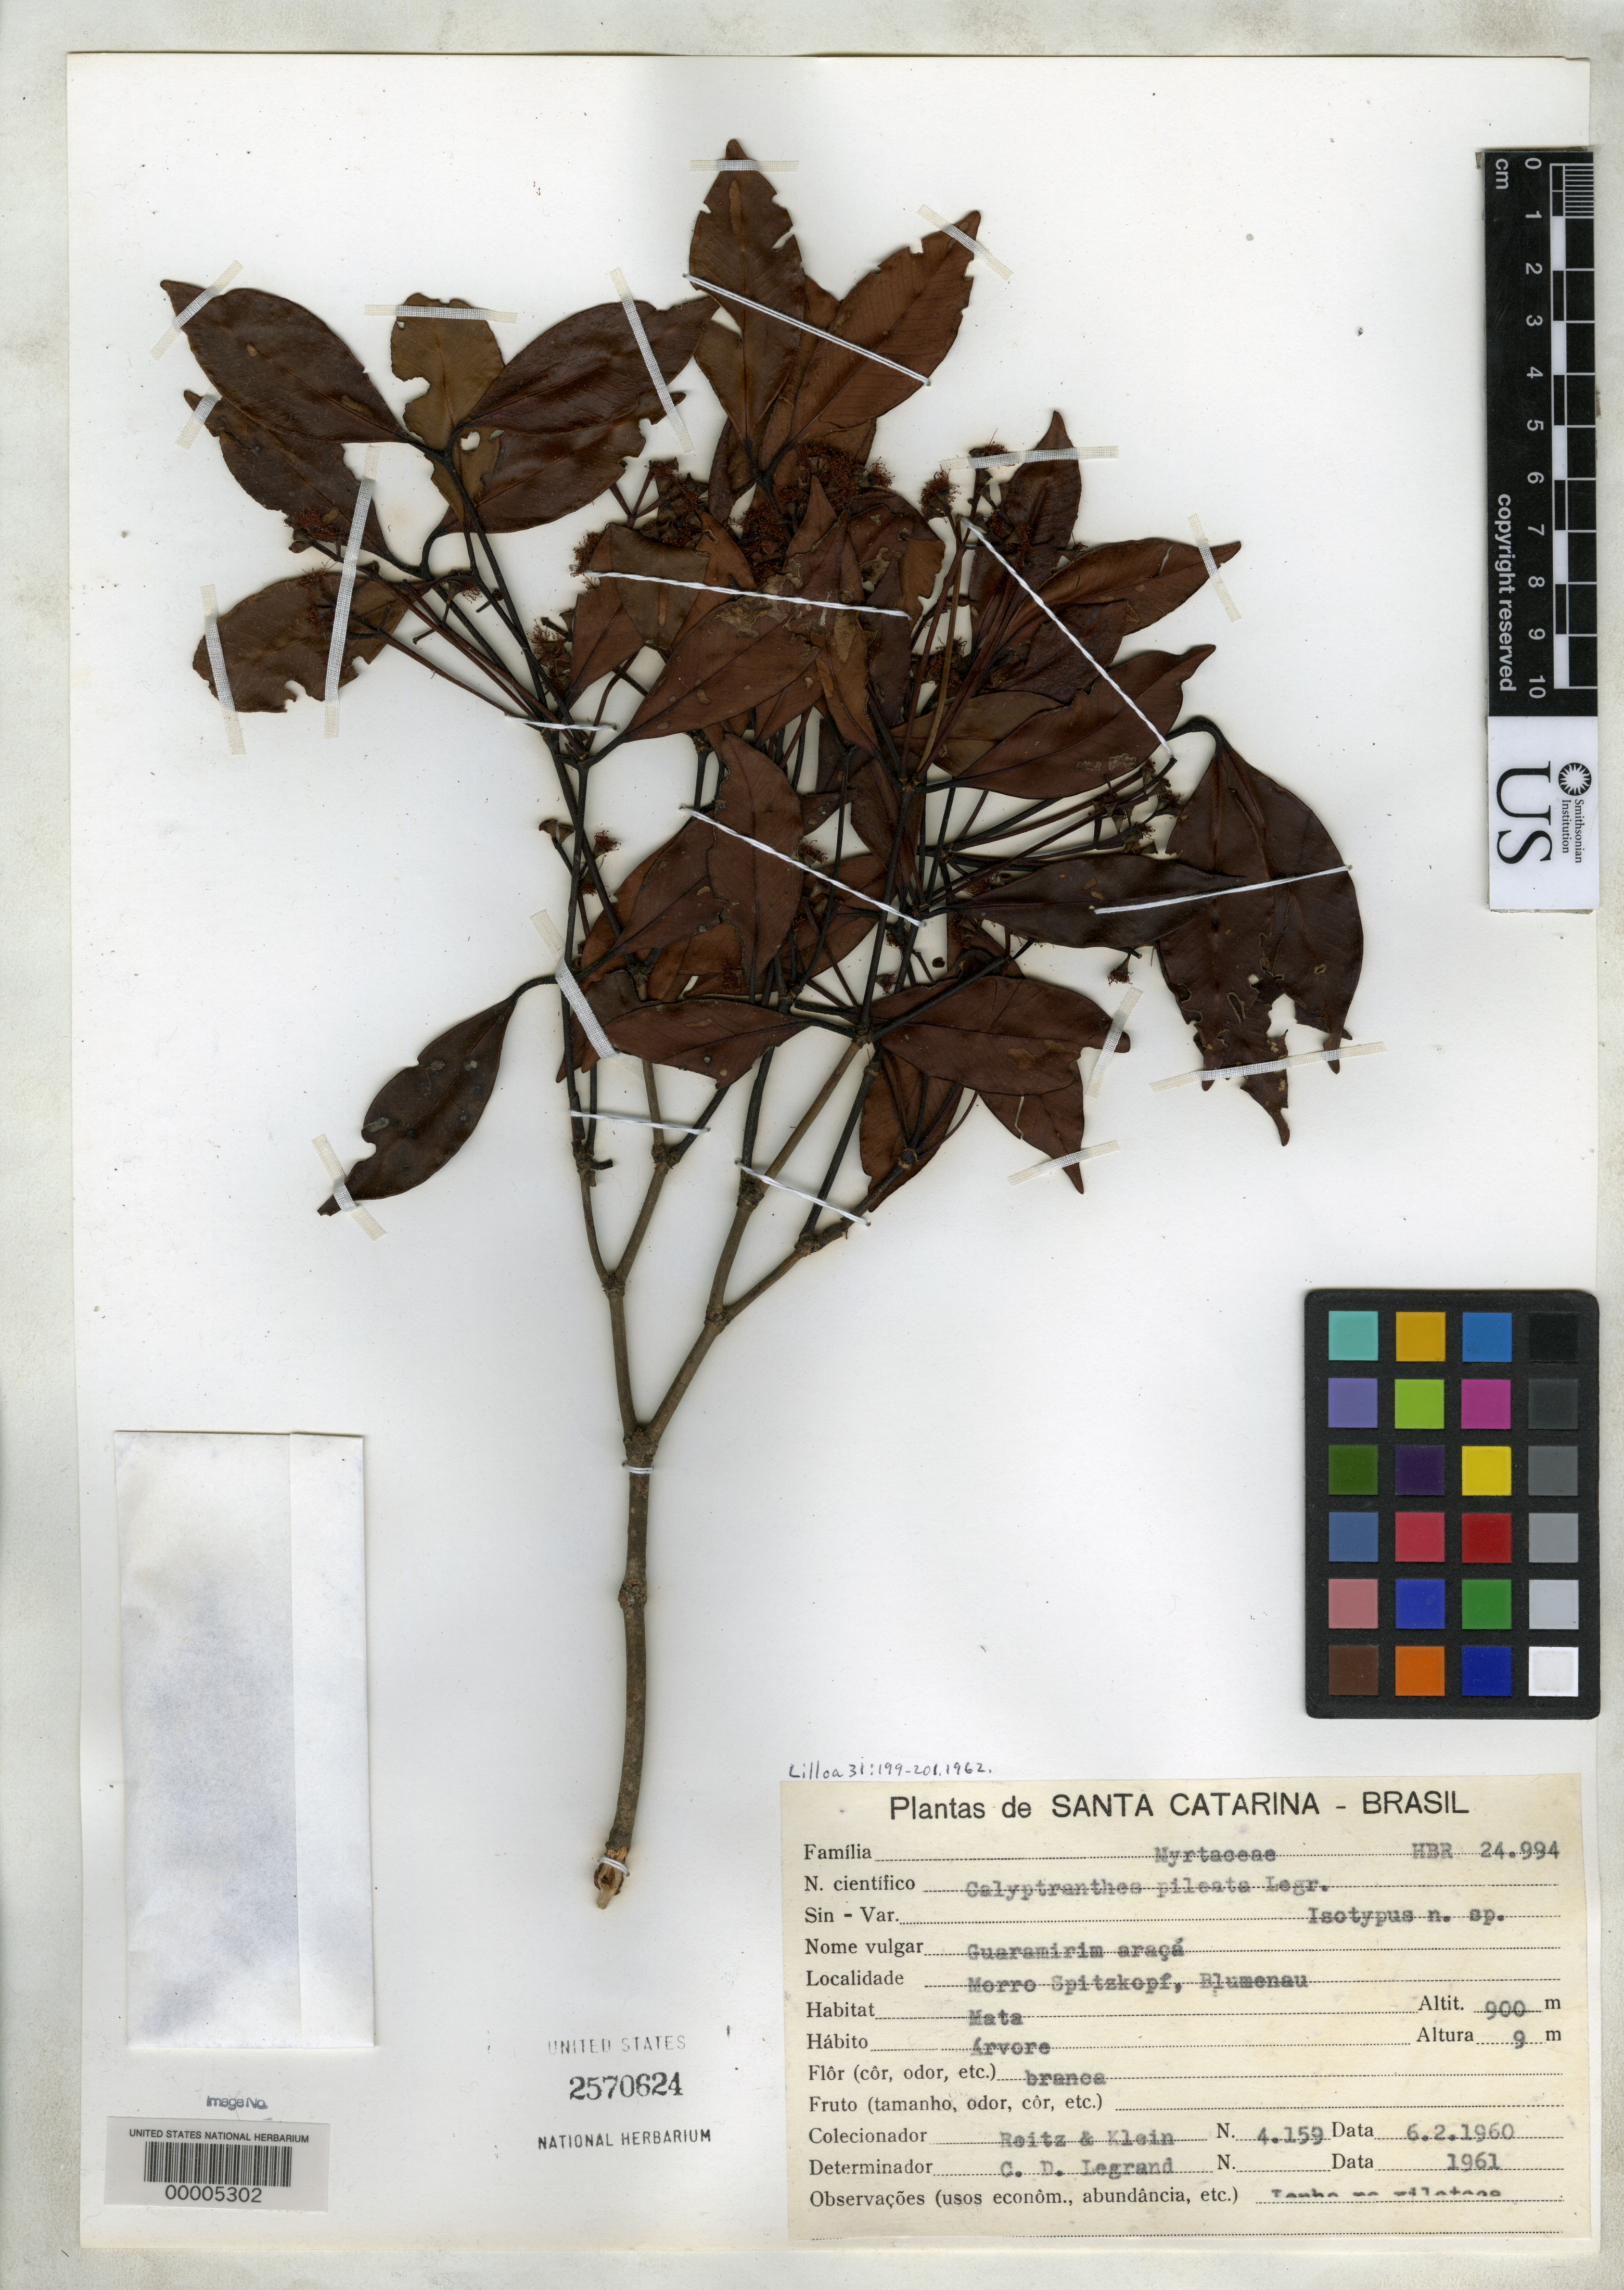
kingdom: Plantae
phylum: Tracheophyta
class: Magnoliopsida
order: Myrtales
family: Myrtaceae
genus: Calyptranthes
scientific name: Calyptranthes pileata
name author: D. Legrand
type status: Isotype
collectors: R. Reitz & R. M. Klein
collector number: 4159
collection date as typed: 06 Feb 1960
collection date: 1960-02-06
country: Brazil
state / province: Santa Catarina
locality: Morro Spitzkopf, Blumenau.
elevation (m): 900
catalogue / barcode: US 2570624